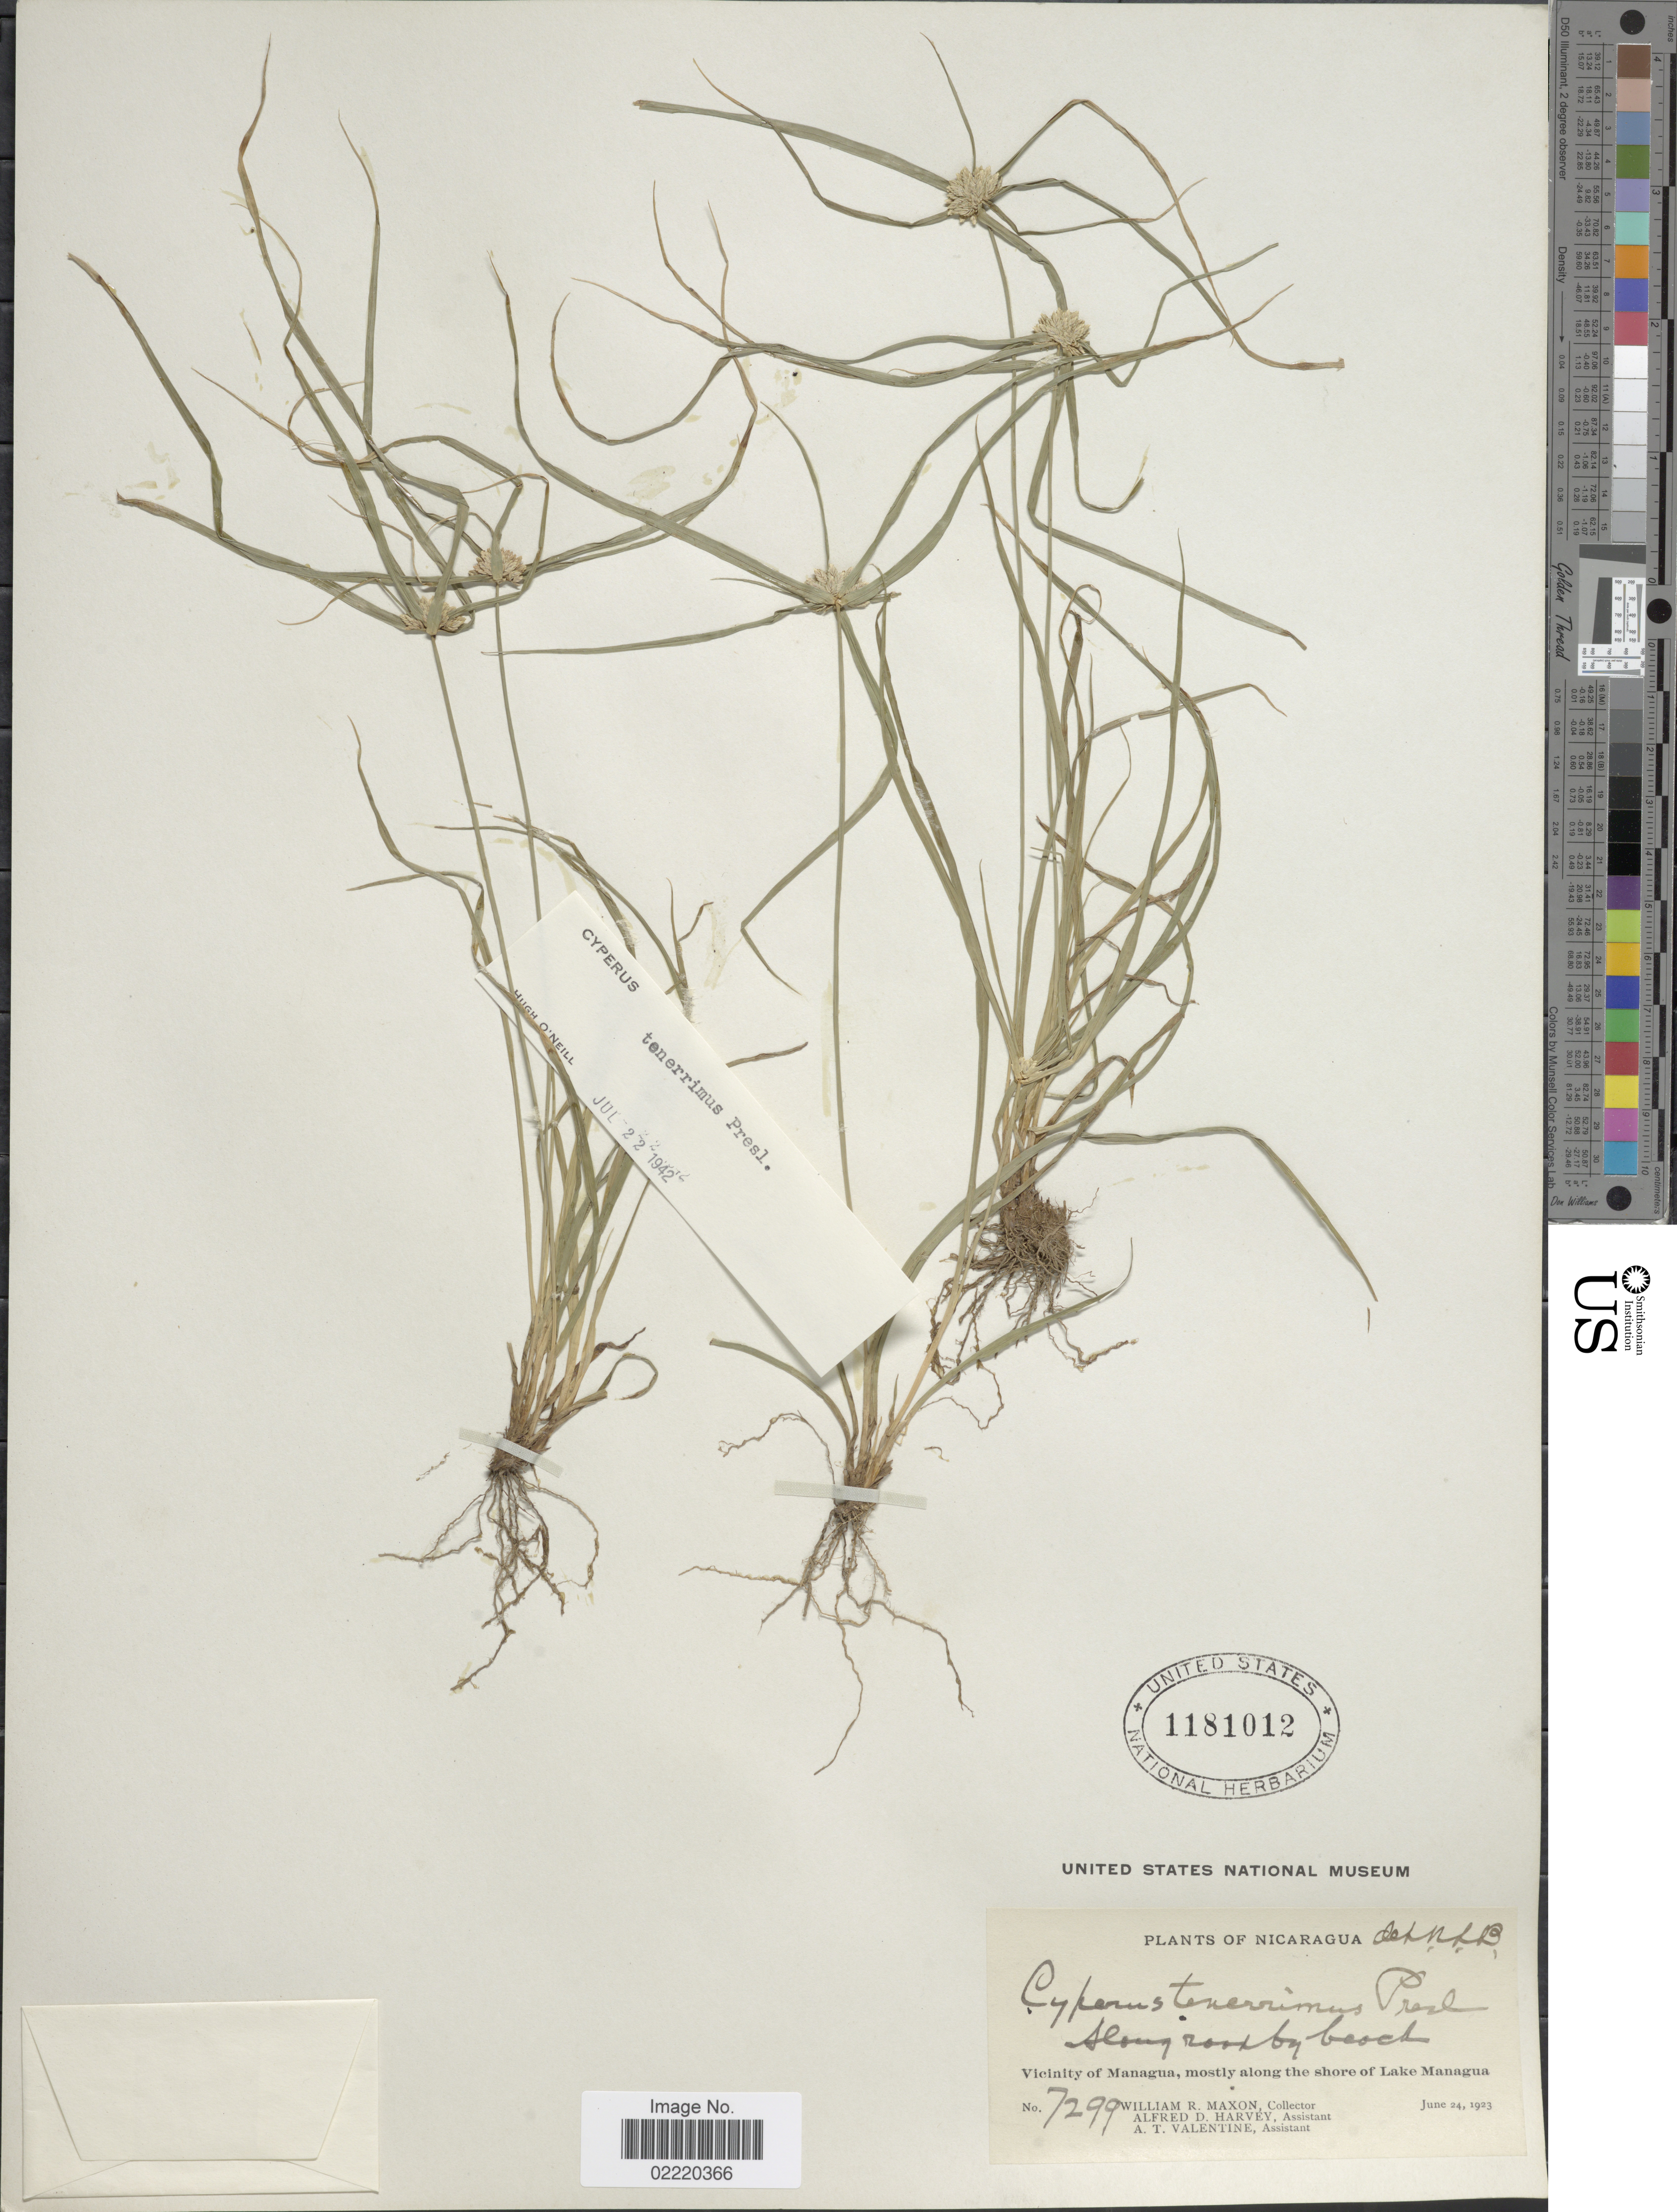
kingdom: Plantae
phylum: Tracheophyta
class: Liliopsida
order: Poales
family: Cyperaceae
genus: Cyperus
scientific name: Cyperus tenerrimus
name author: J. Presl & C. Presl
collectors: W. R. Maxon, A. D. Harvey & A. Valentine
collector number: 7299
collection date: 1923-06-24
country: Nicaragua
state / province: Managua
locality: Stony road by neach, Vicinity of Managua, mostly along the shore of Lake Managua.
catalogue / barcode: US 1181012